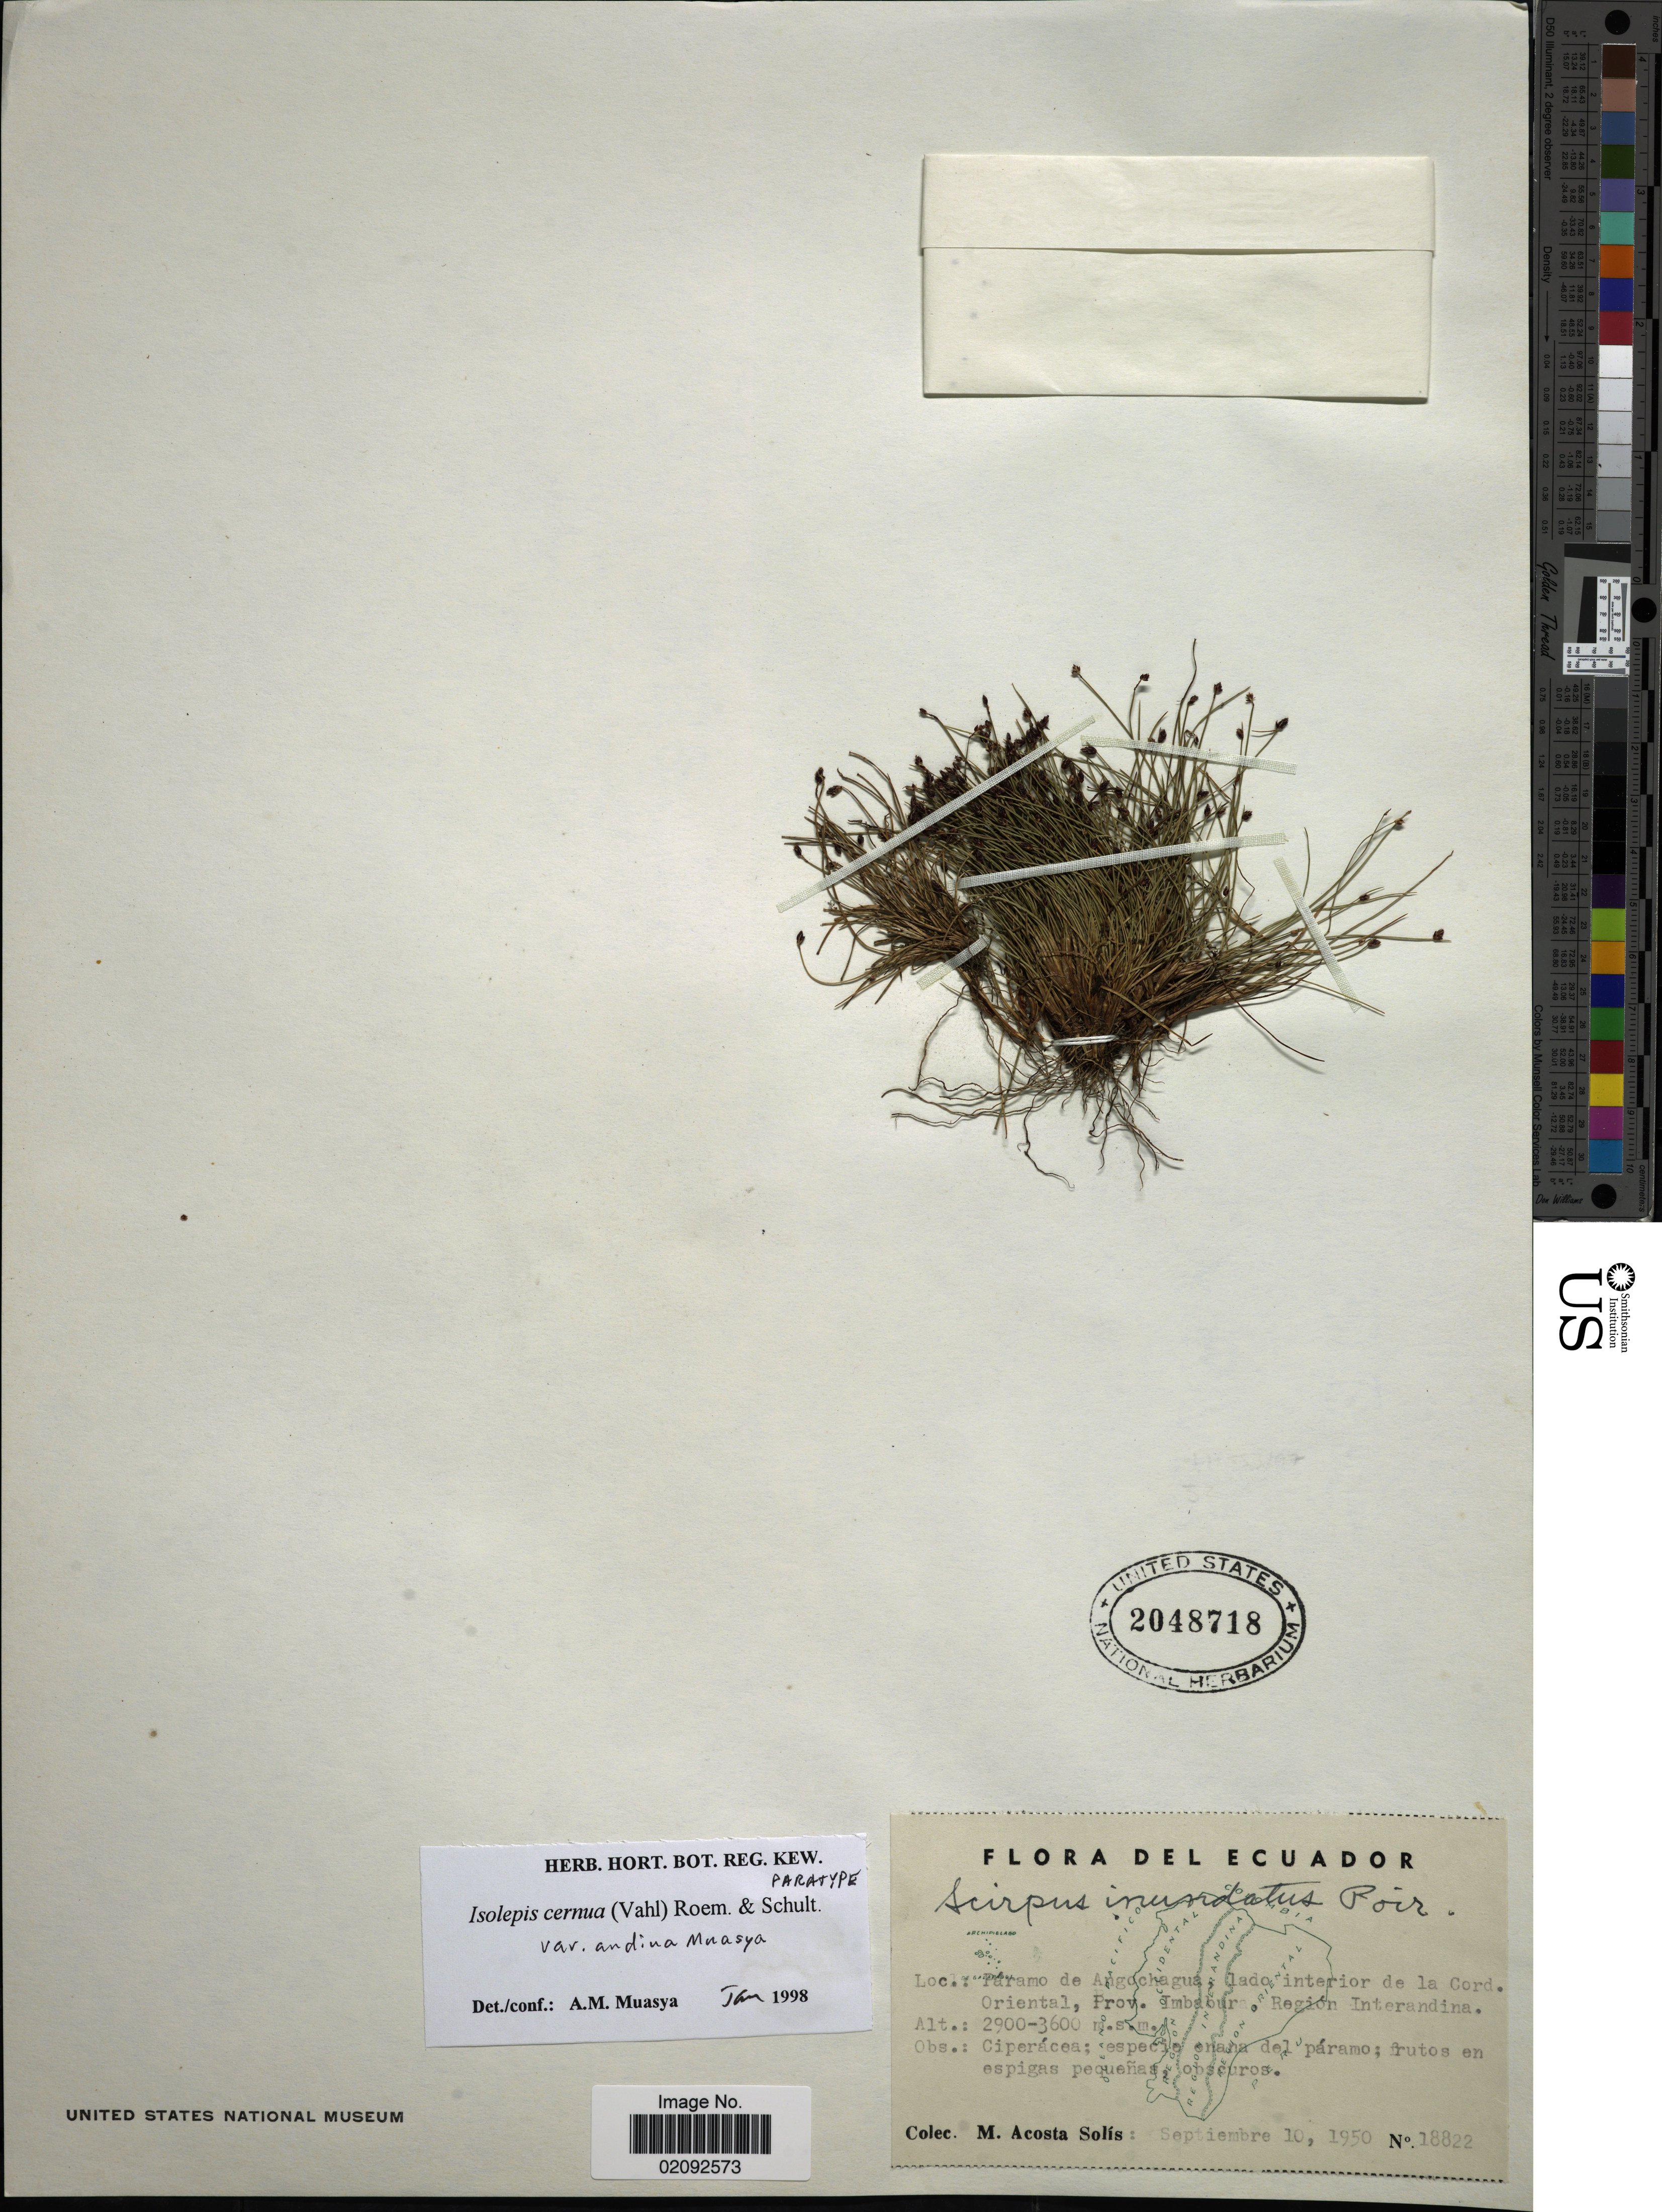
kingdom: Plantae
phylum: Tracheophyta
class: Liliopsida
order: Poales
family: Cyperaceae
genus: Isolepis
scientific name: Isolepis cernua var. andina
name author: Muasya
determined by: Muasya, A. M.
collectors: M. Acosta Solis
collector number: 18822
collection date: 1950-09-10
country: Ecuador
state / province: Imbabura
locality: Paramo de Angochagua, lado interior de la Cord. Oriental, Region Interandina.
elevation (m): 2900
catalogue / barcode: US 2048718